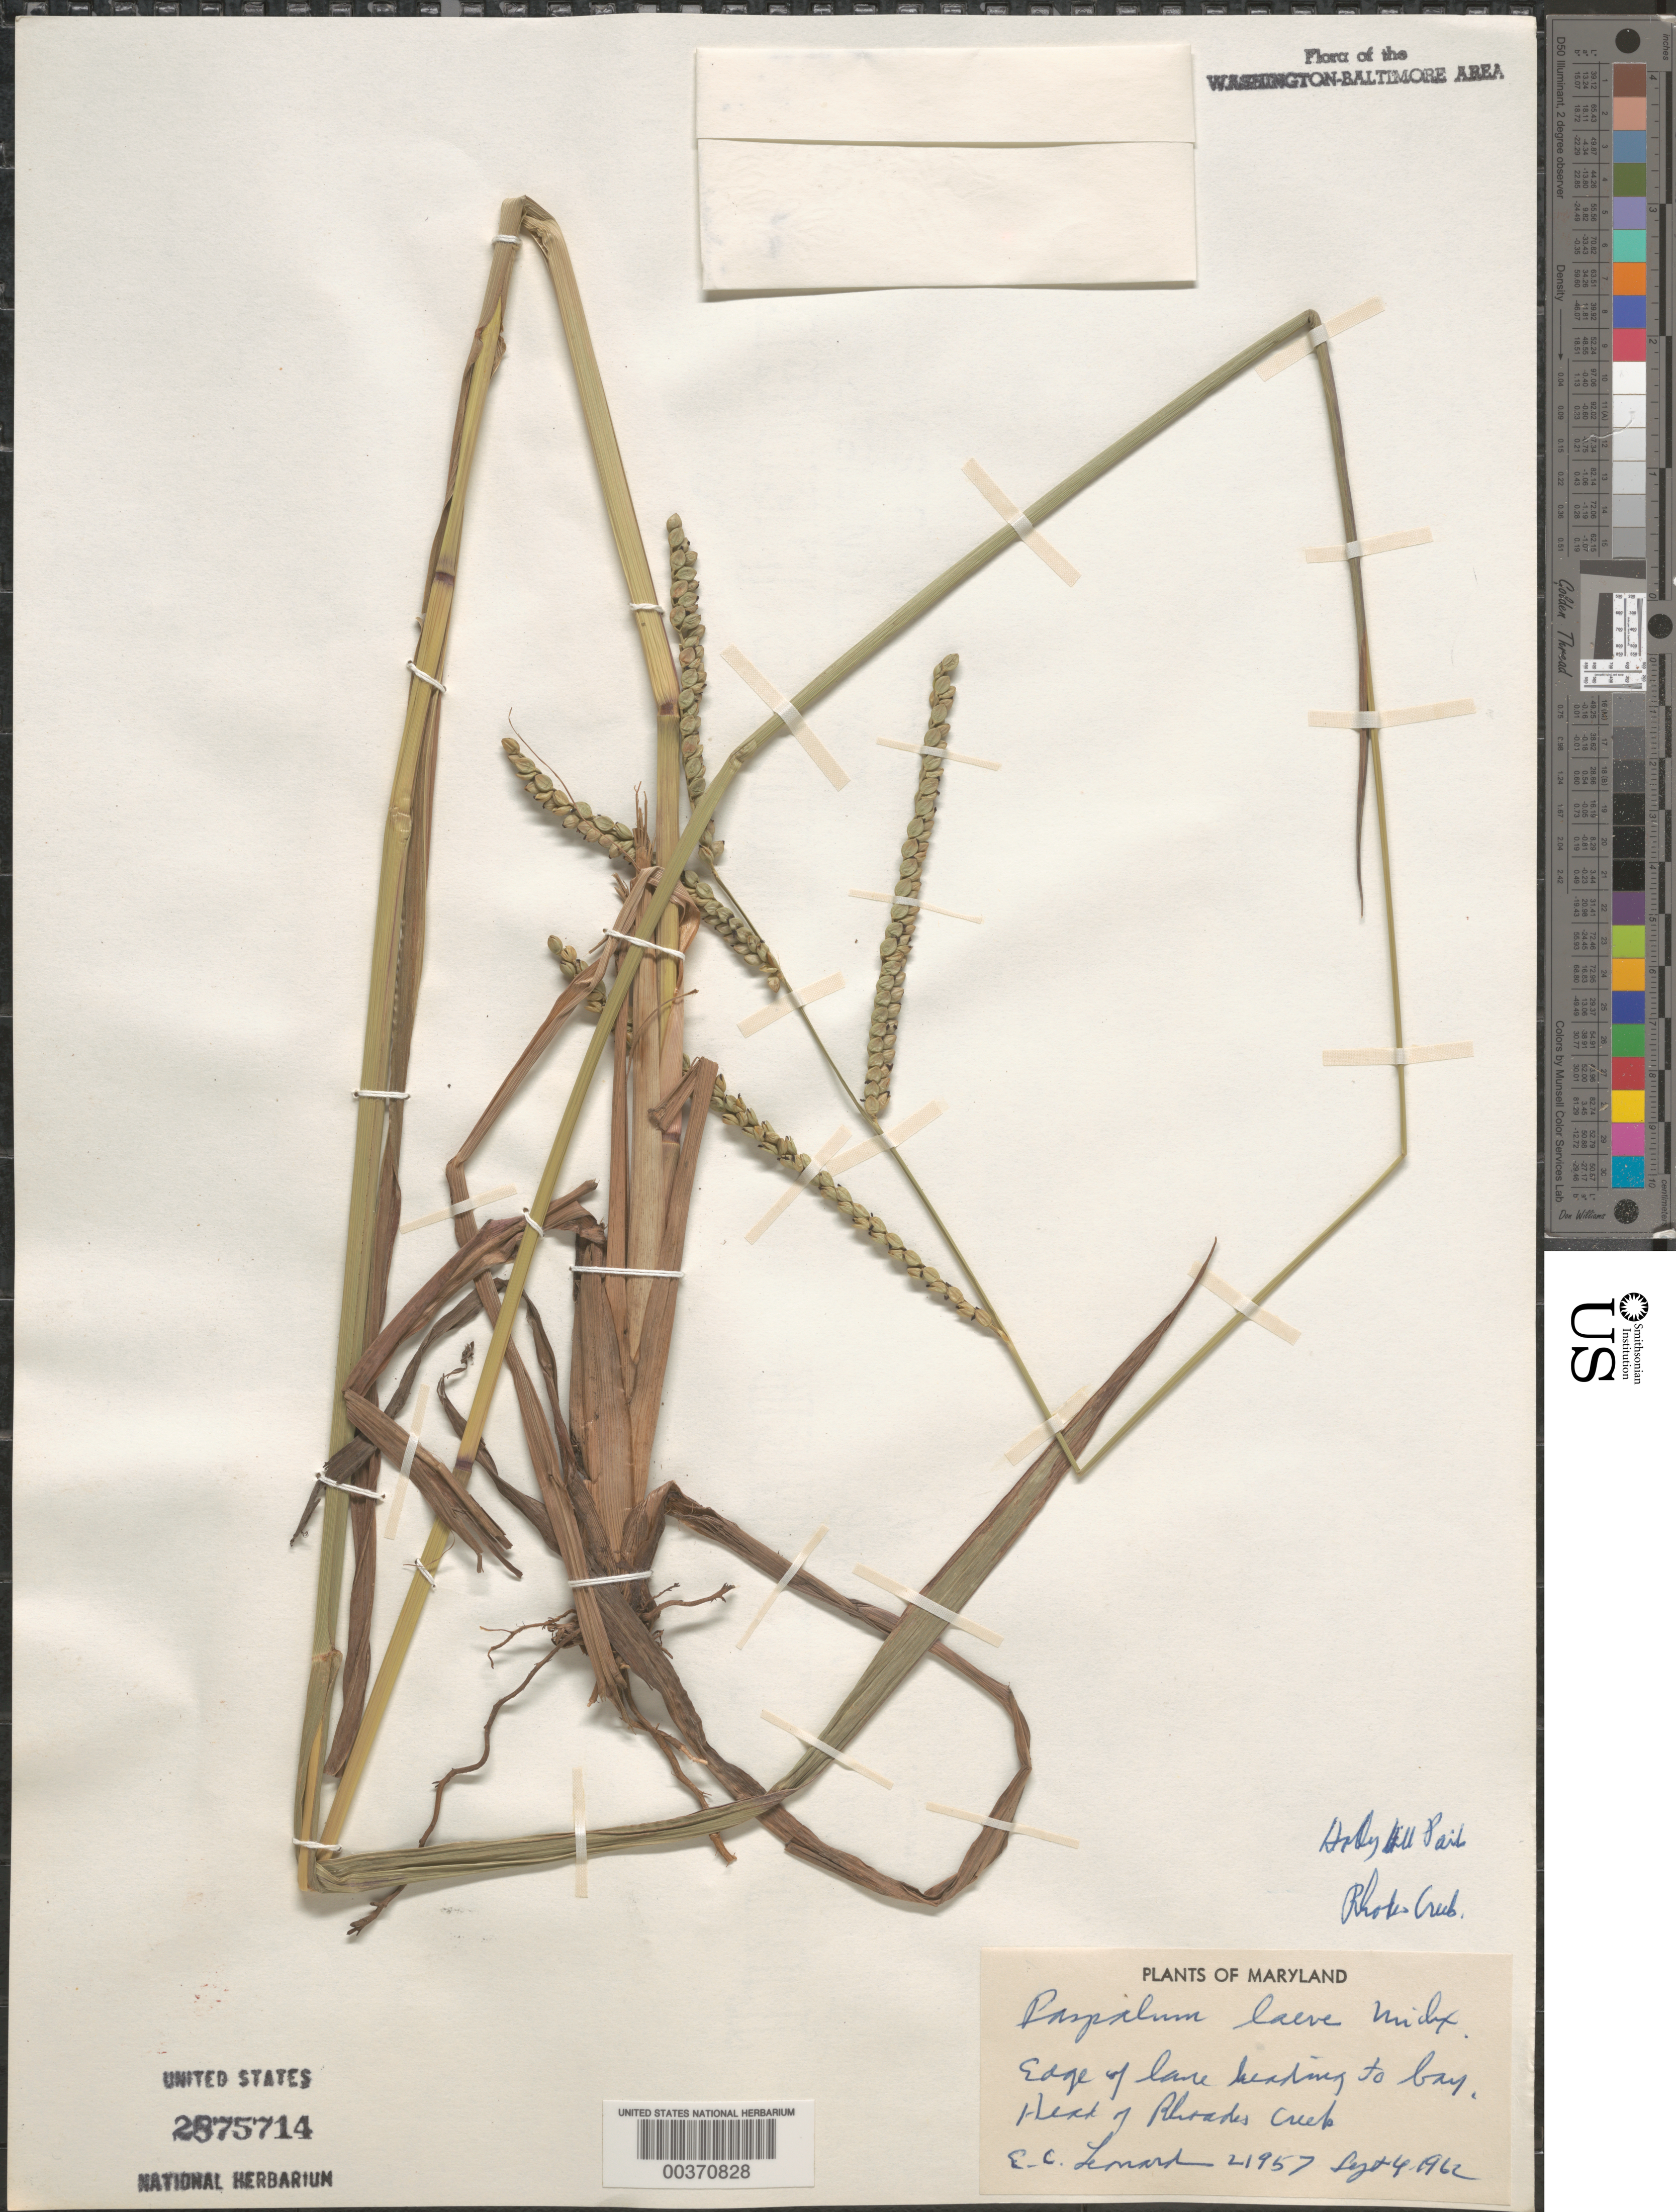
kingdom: Plantae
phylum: Tracheophyta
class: Liliopsida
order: Poales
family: Poaceae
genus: Paspalum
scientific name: Paspalum laeve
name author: Michx.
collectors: E. C. Leonard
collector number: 21957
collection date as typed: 21 Sep 1902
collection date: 1902-09-21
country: United States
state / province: Maryland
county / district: Anne Arundel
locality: Holl Hill Park, Rhoades Creek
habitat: Edge of lane heading to bay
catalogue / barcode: US 2875714